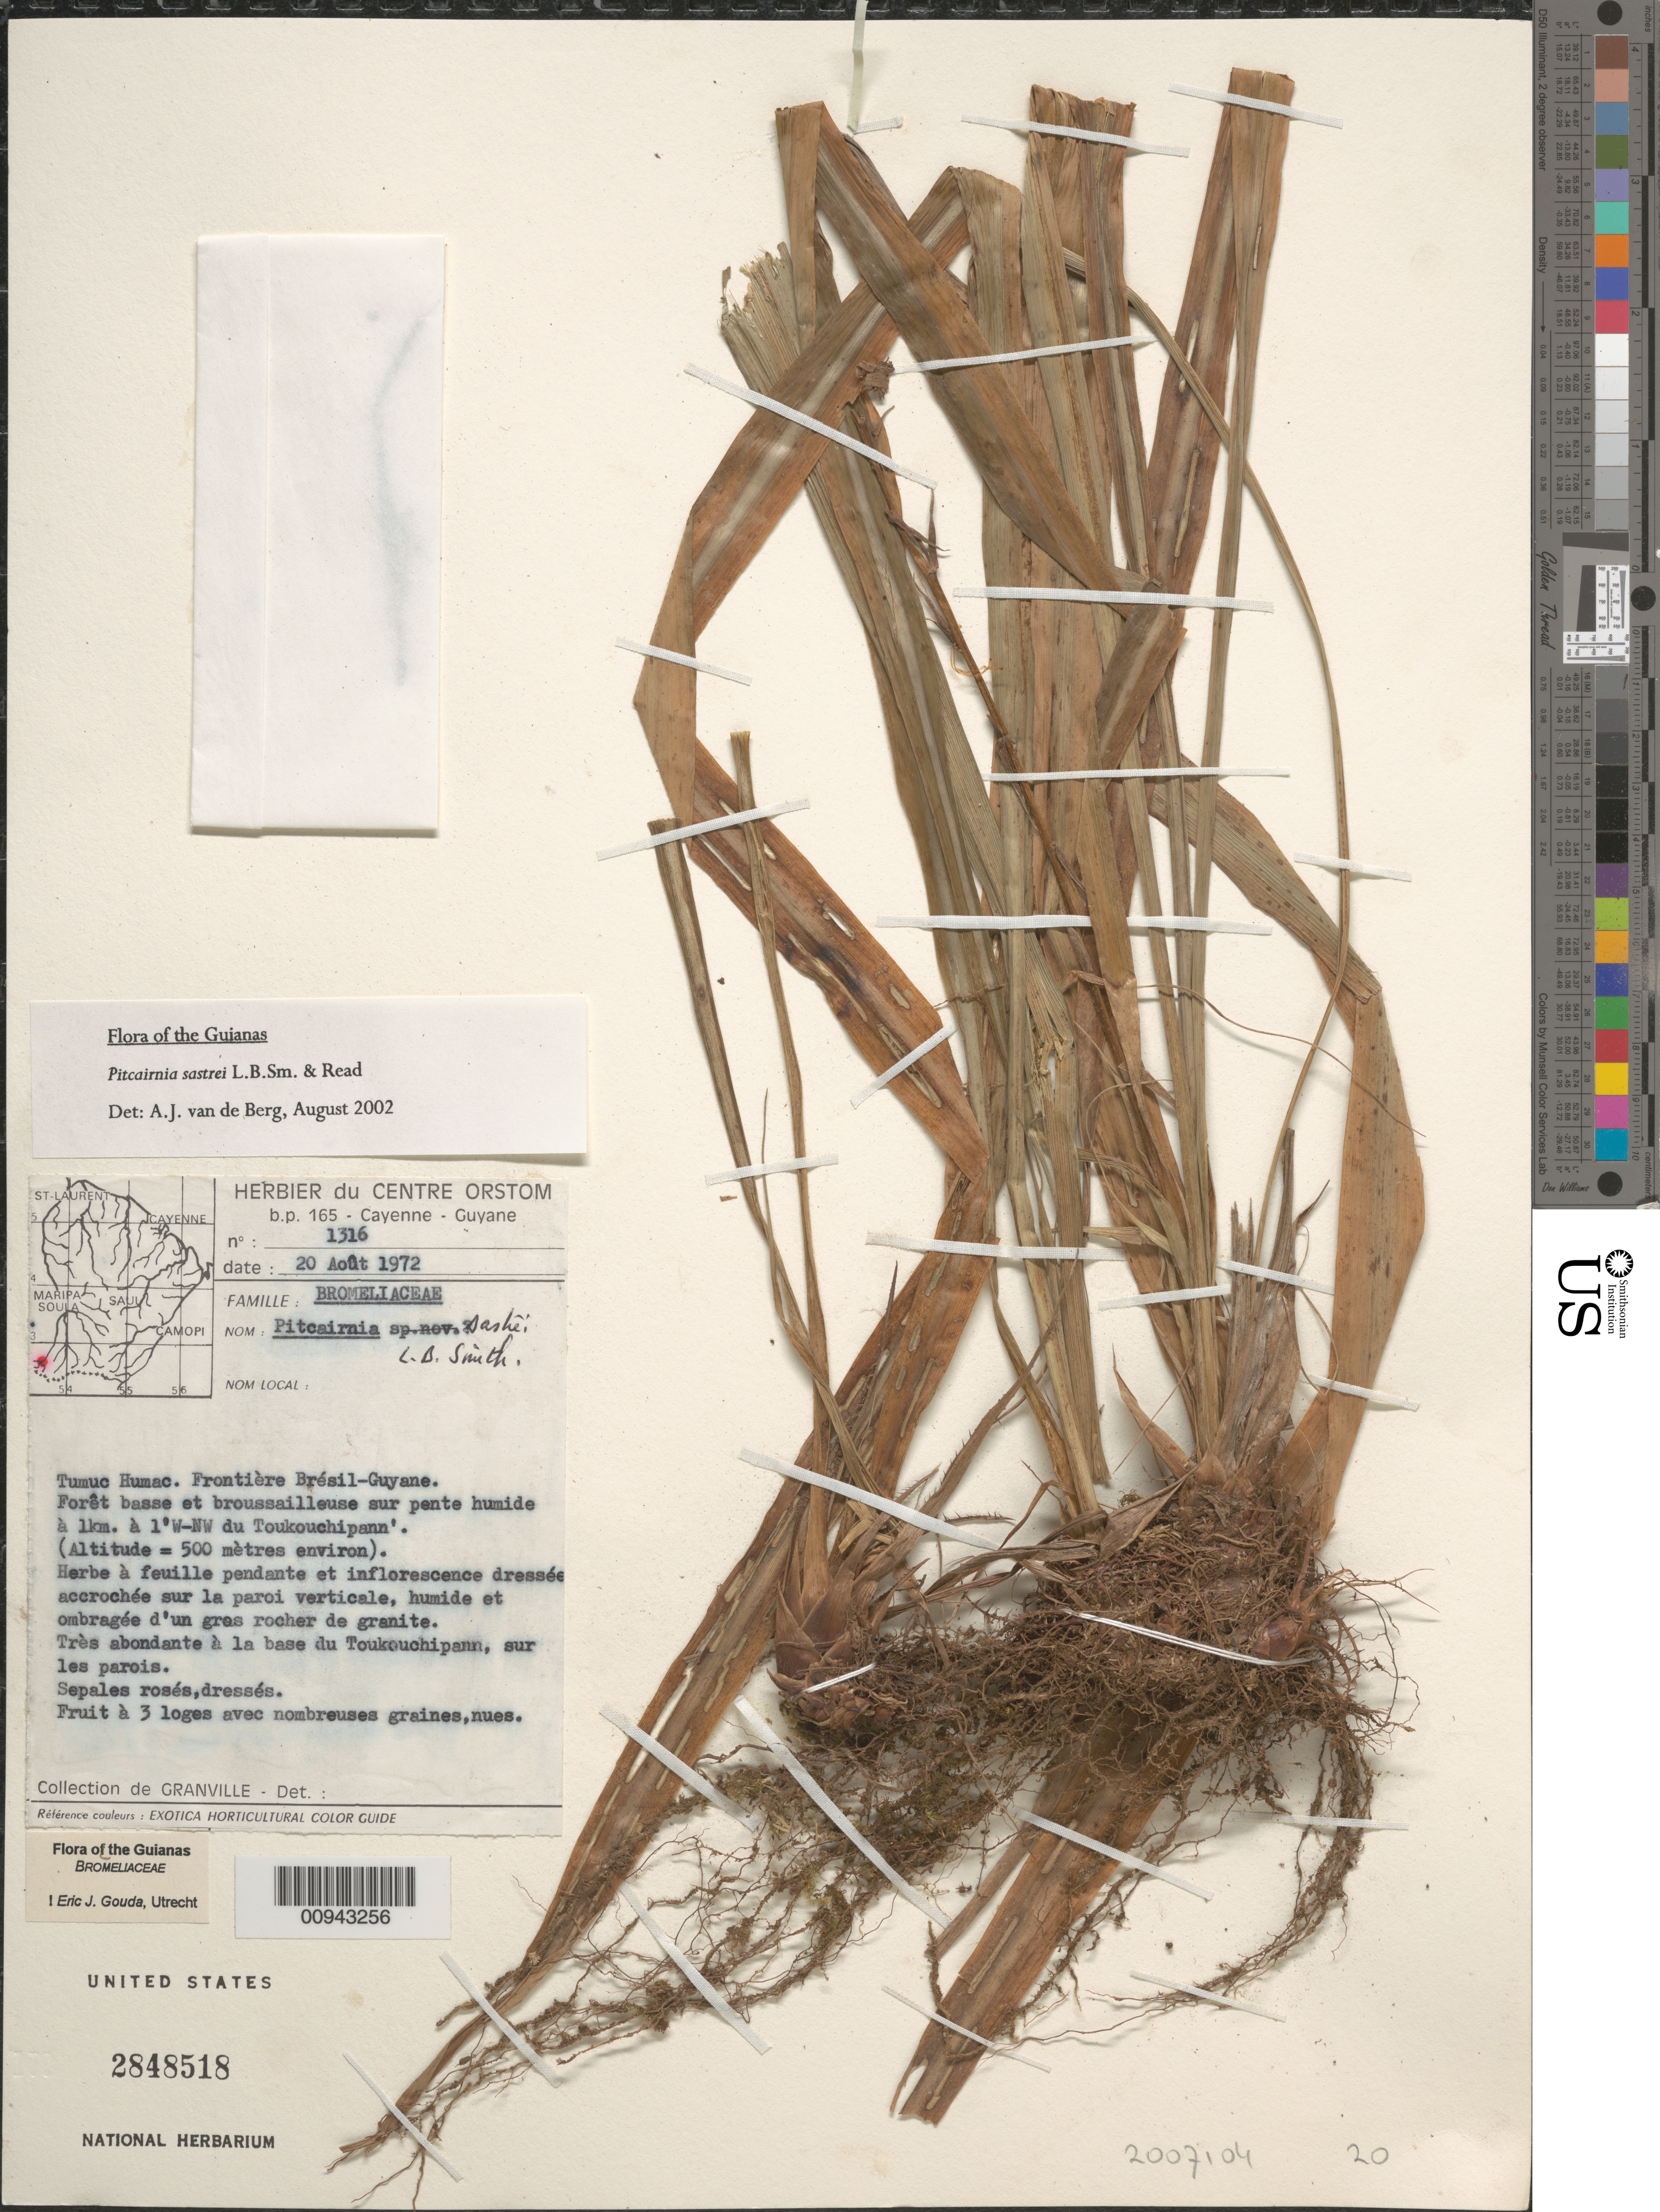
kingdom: Plantae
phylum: Tracheophyta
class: Liliopsida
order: Poales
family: Bromeliaceae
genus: Pitcairnia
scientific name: Pitcairnia sastrei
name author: L.B. Sm. & Read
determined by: Gouda, E. J.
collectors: J.-J. de Granville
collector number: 1316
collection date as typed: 20-Aug-72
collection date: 1972-08-20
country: French Guiana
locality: Tumuc-Humac, Brazil-French Guiana Frontier, E slope,1 km W-NW of Toukouchipann; a la base du Toukouchipann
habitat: Foret basse et broussailleuse sur pente humide; sur la paroi verticale, humide et ombragee d'un gos rocher de granite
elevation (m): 500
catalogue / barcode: US 2848518